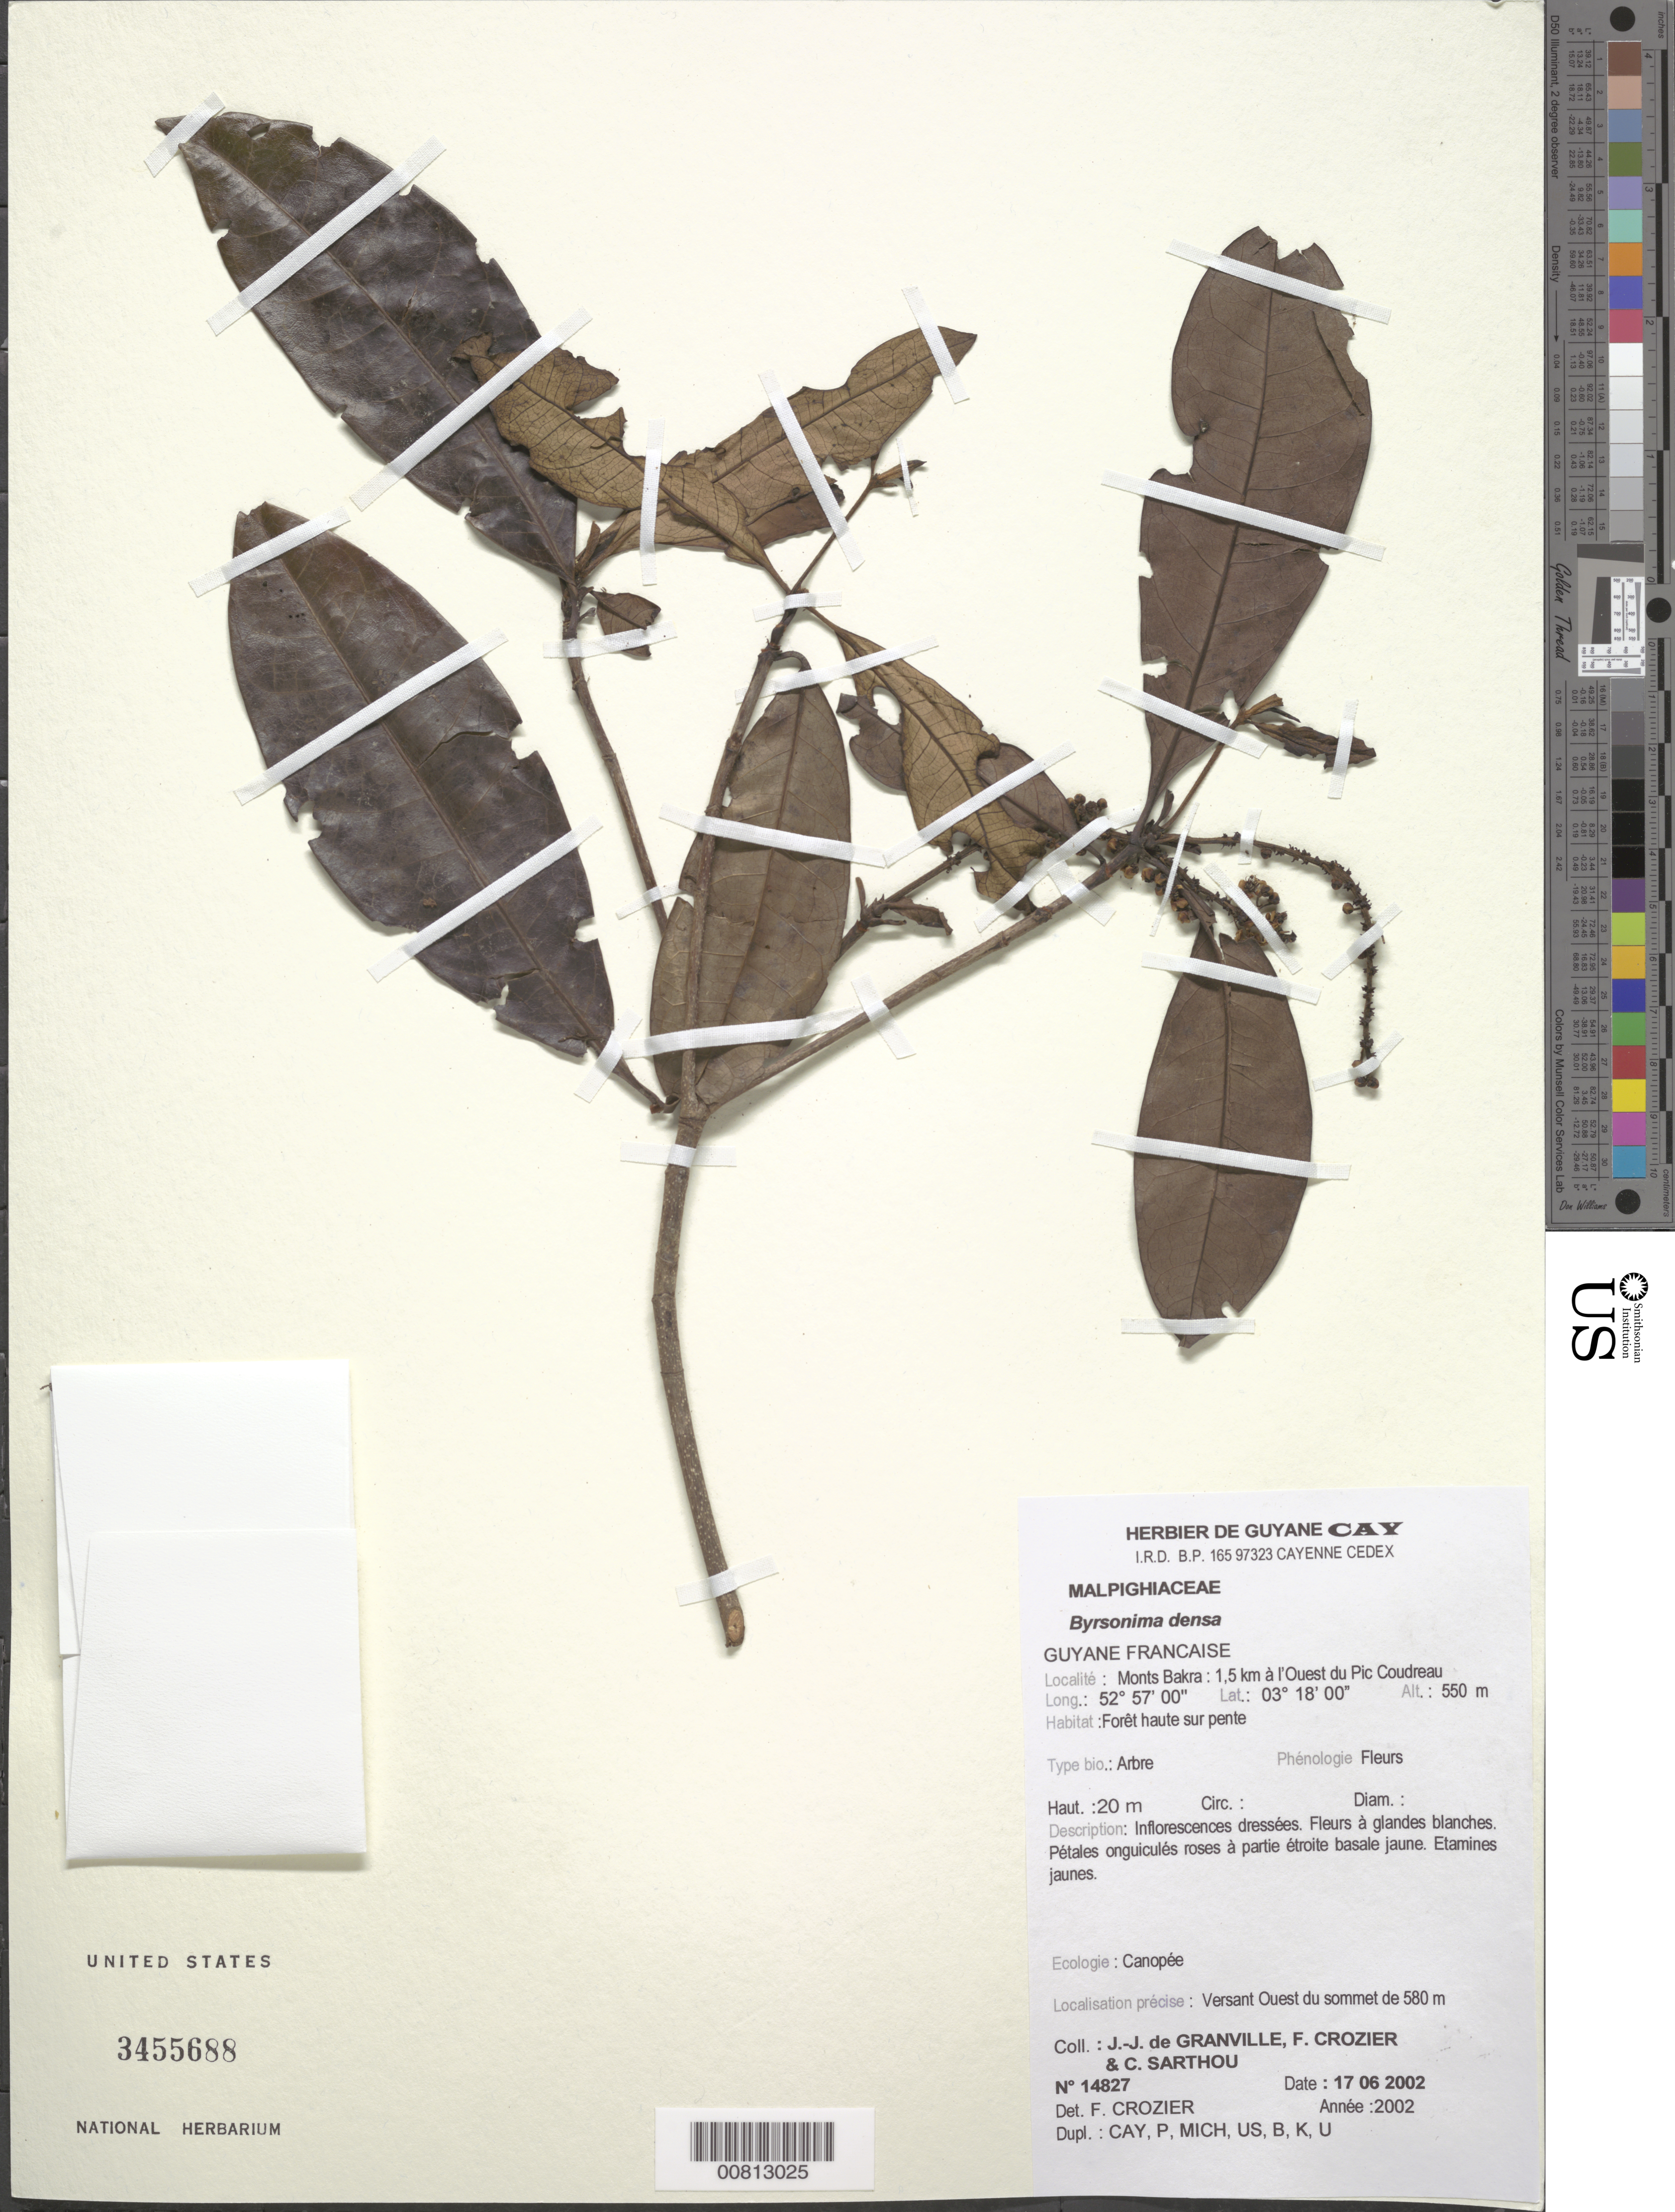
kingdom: Plantae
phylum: Tracheophyta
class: Magnoliopsida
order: Malpighiales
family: Malpighiaceae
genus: Byrsonima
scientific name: Byrsonima densa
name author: (Poir.) DC.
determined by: Crozier, F.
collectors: J.-J. de Granville, F. Crozier & C. Sarthou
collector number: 14827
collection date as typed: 17-Jun-02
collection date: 2002-06-17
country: French Guiana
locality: Monts Bakra, 1.5 km a l'Ouest du Pic Coudreau, versant ouest du sommet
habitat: Forêt haute sur pente; canopee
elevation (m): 580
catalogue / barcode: US 3455688